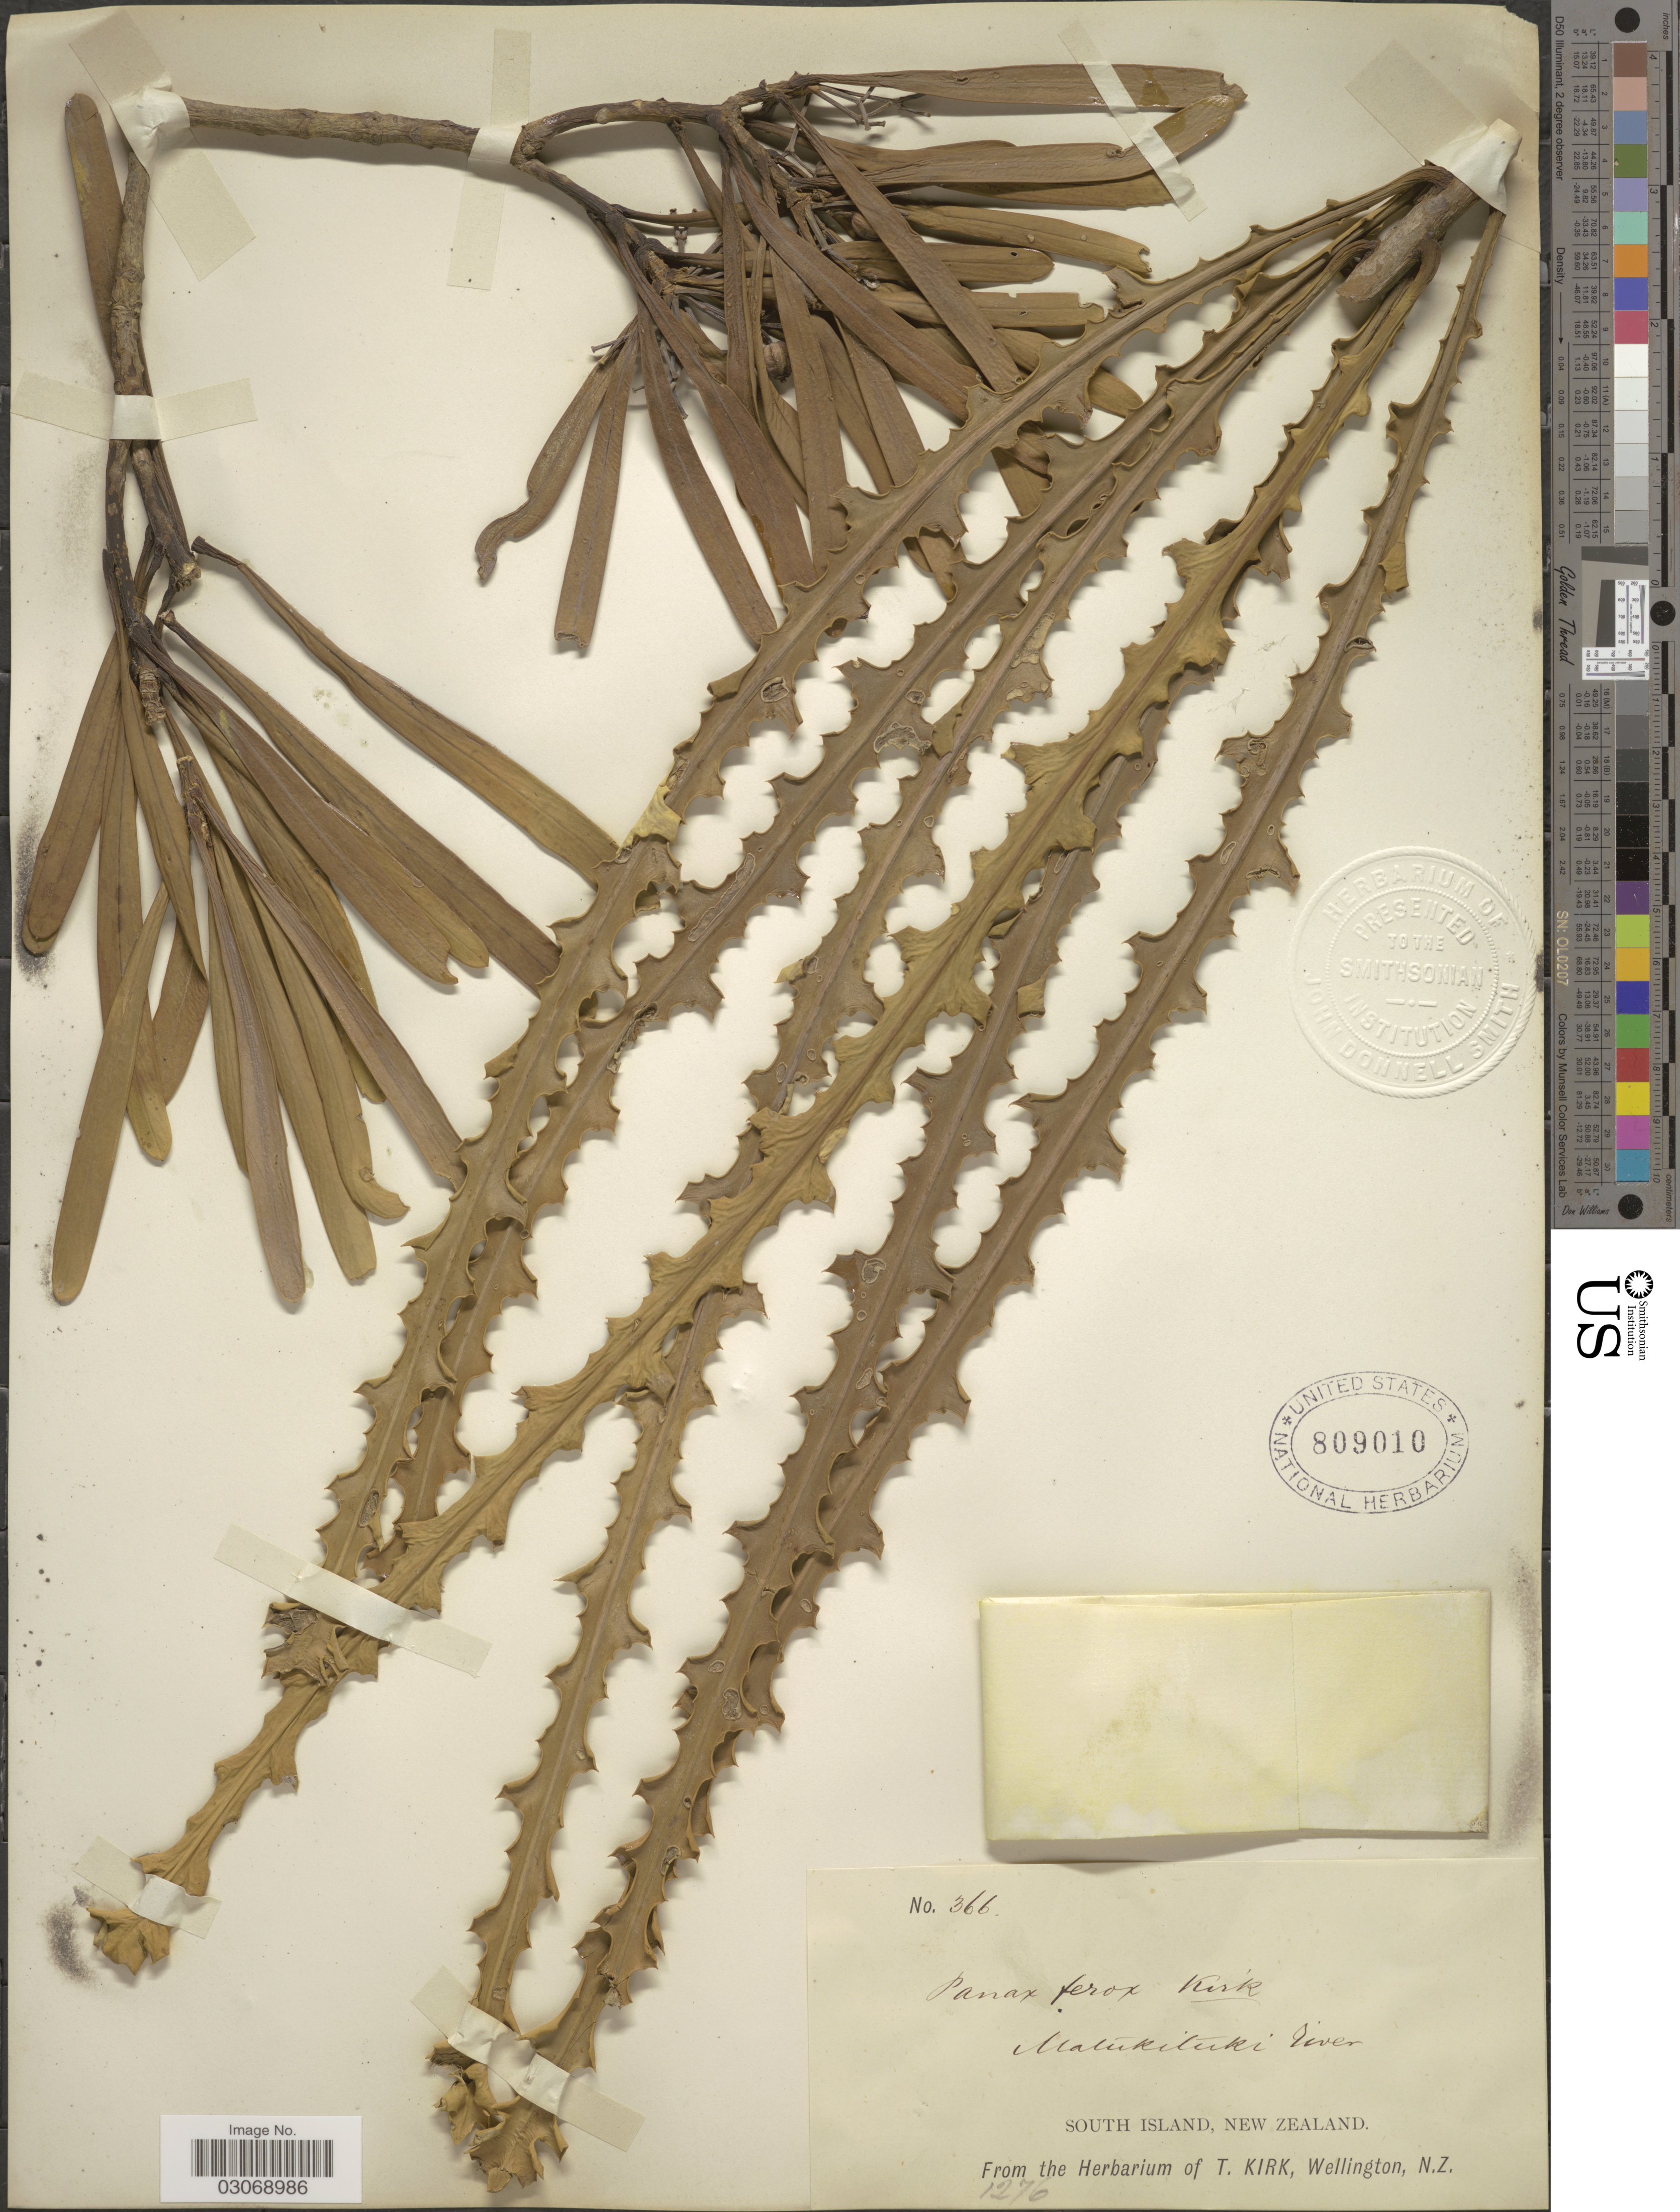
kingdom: Plantae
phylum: Tracheophyta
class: Magnoliopsida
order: Apiales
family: Araliaceae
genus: Pseudopanax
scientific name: Pseudopanax ferox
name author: Kirk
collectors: ex herb. T. Kirk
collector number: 366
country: New Zealand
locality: Matukituki River. South Island.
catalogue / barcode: US 809010